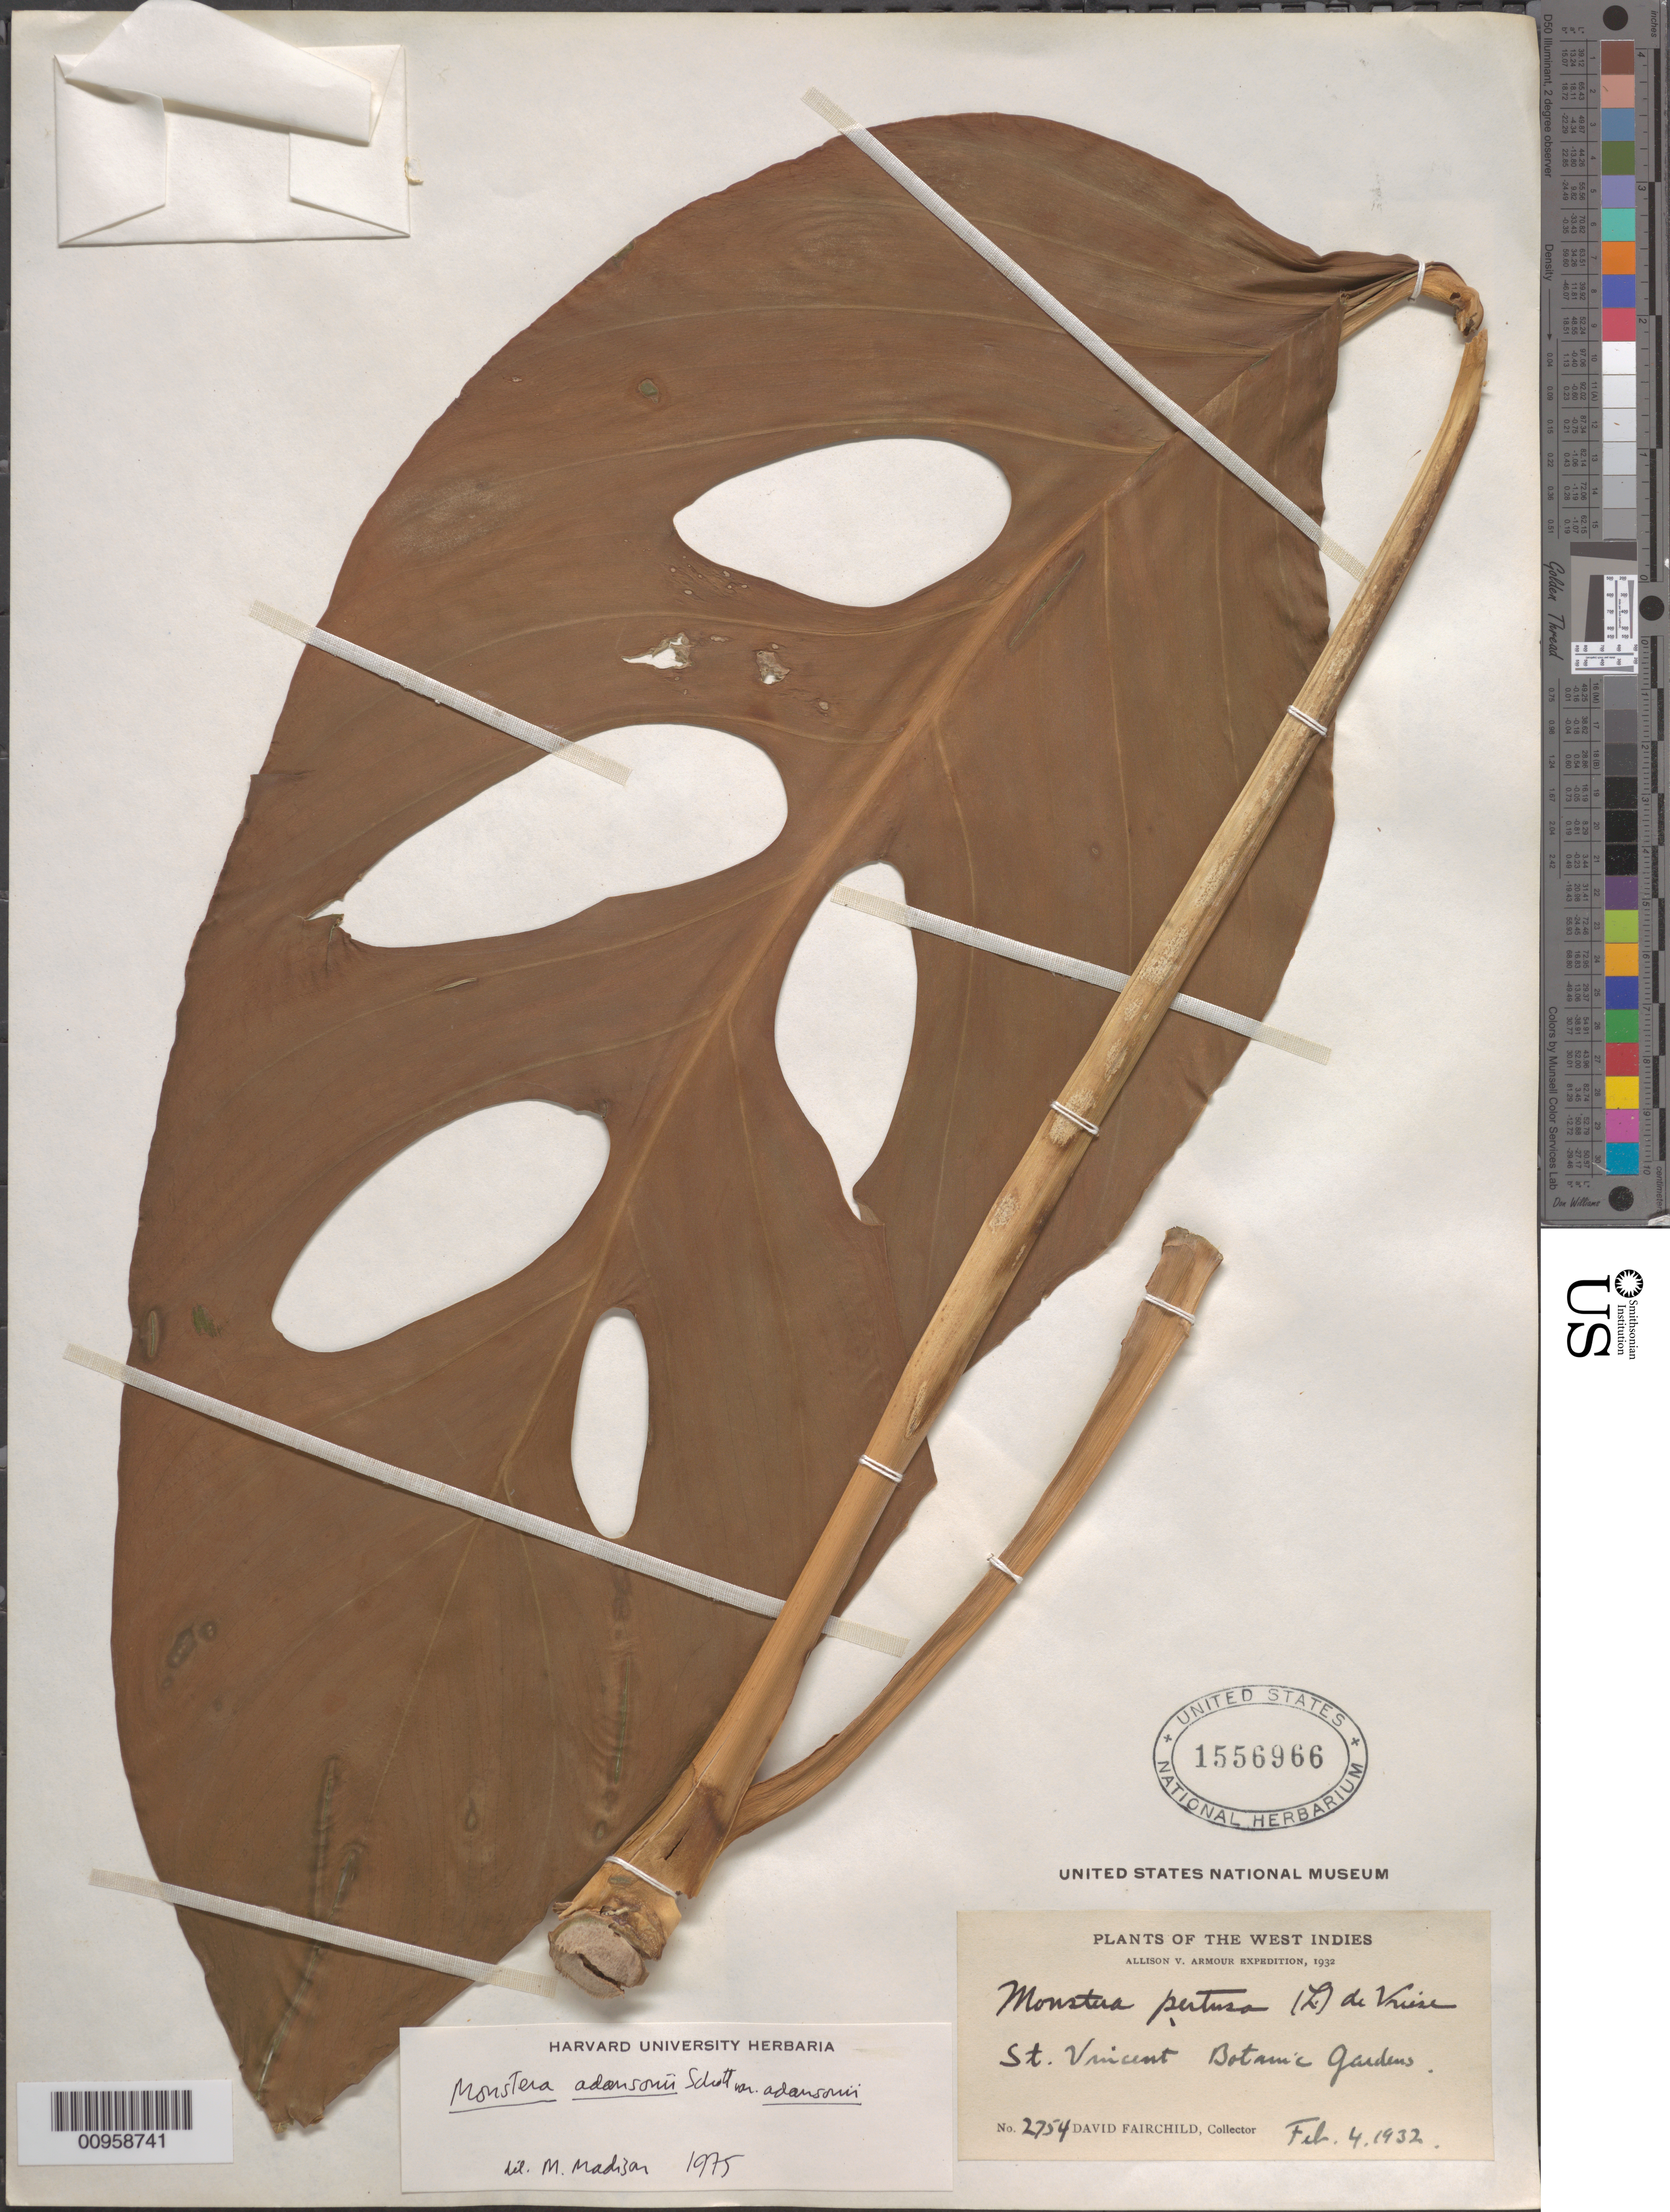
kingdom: Plantae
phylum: Tracheophyta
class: Liliopsida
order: Alismatales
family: Araceae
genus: Monstera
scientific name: Monstera adansonii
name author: Schott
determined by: Madison, Michael T.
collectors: D. Fairchild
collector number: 2754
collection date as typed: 04 Feb 1932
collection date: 1932-02-04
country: St. Vincent - Grenadines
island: St. Vincent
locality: Botanic Gardens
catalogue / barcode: US 1556966